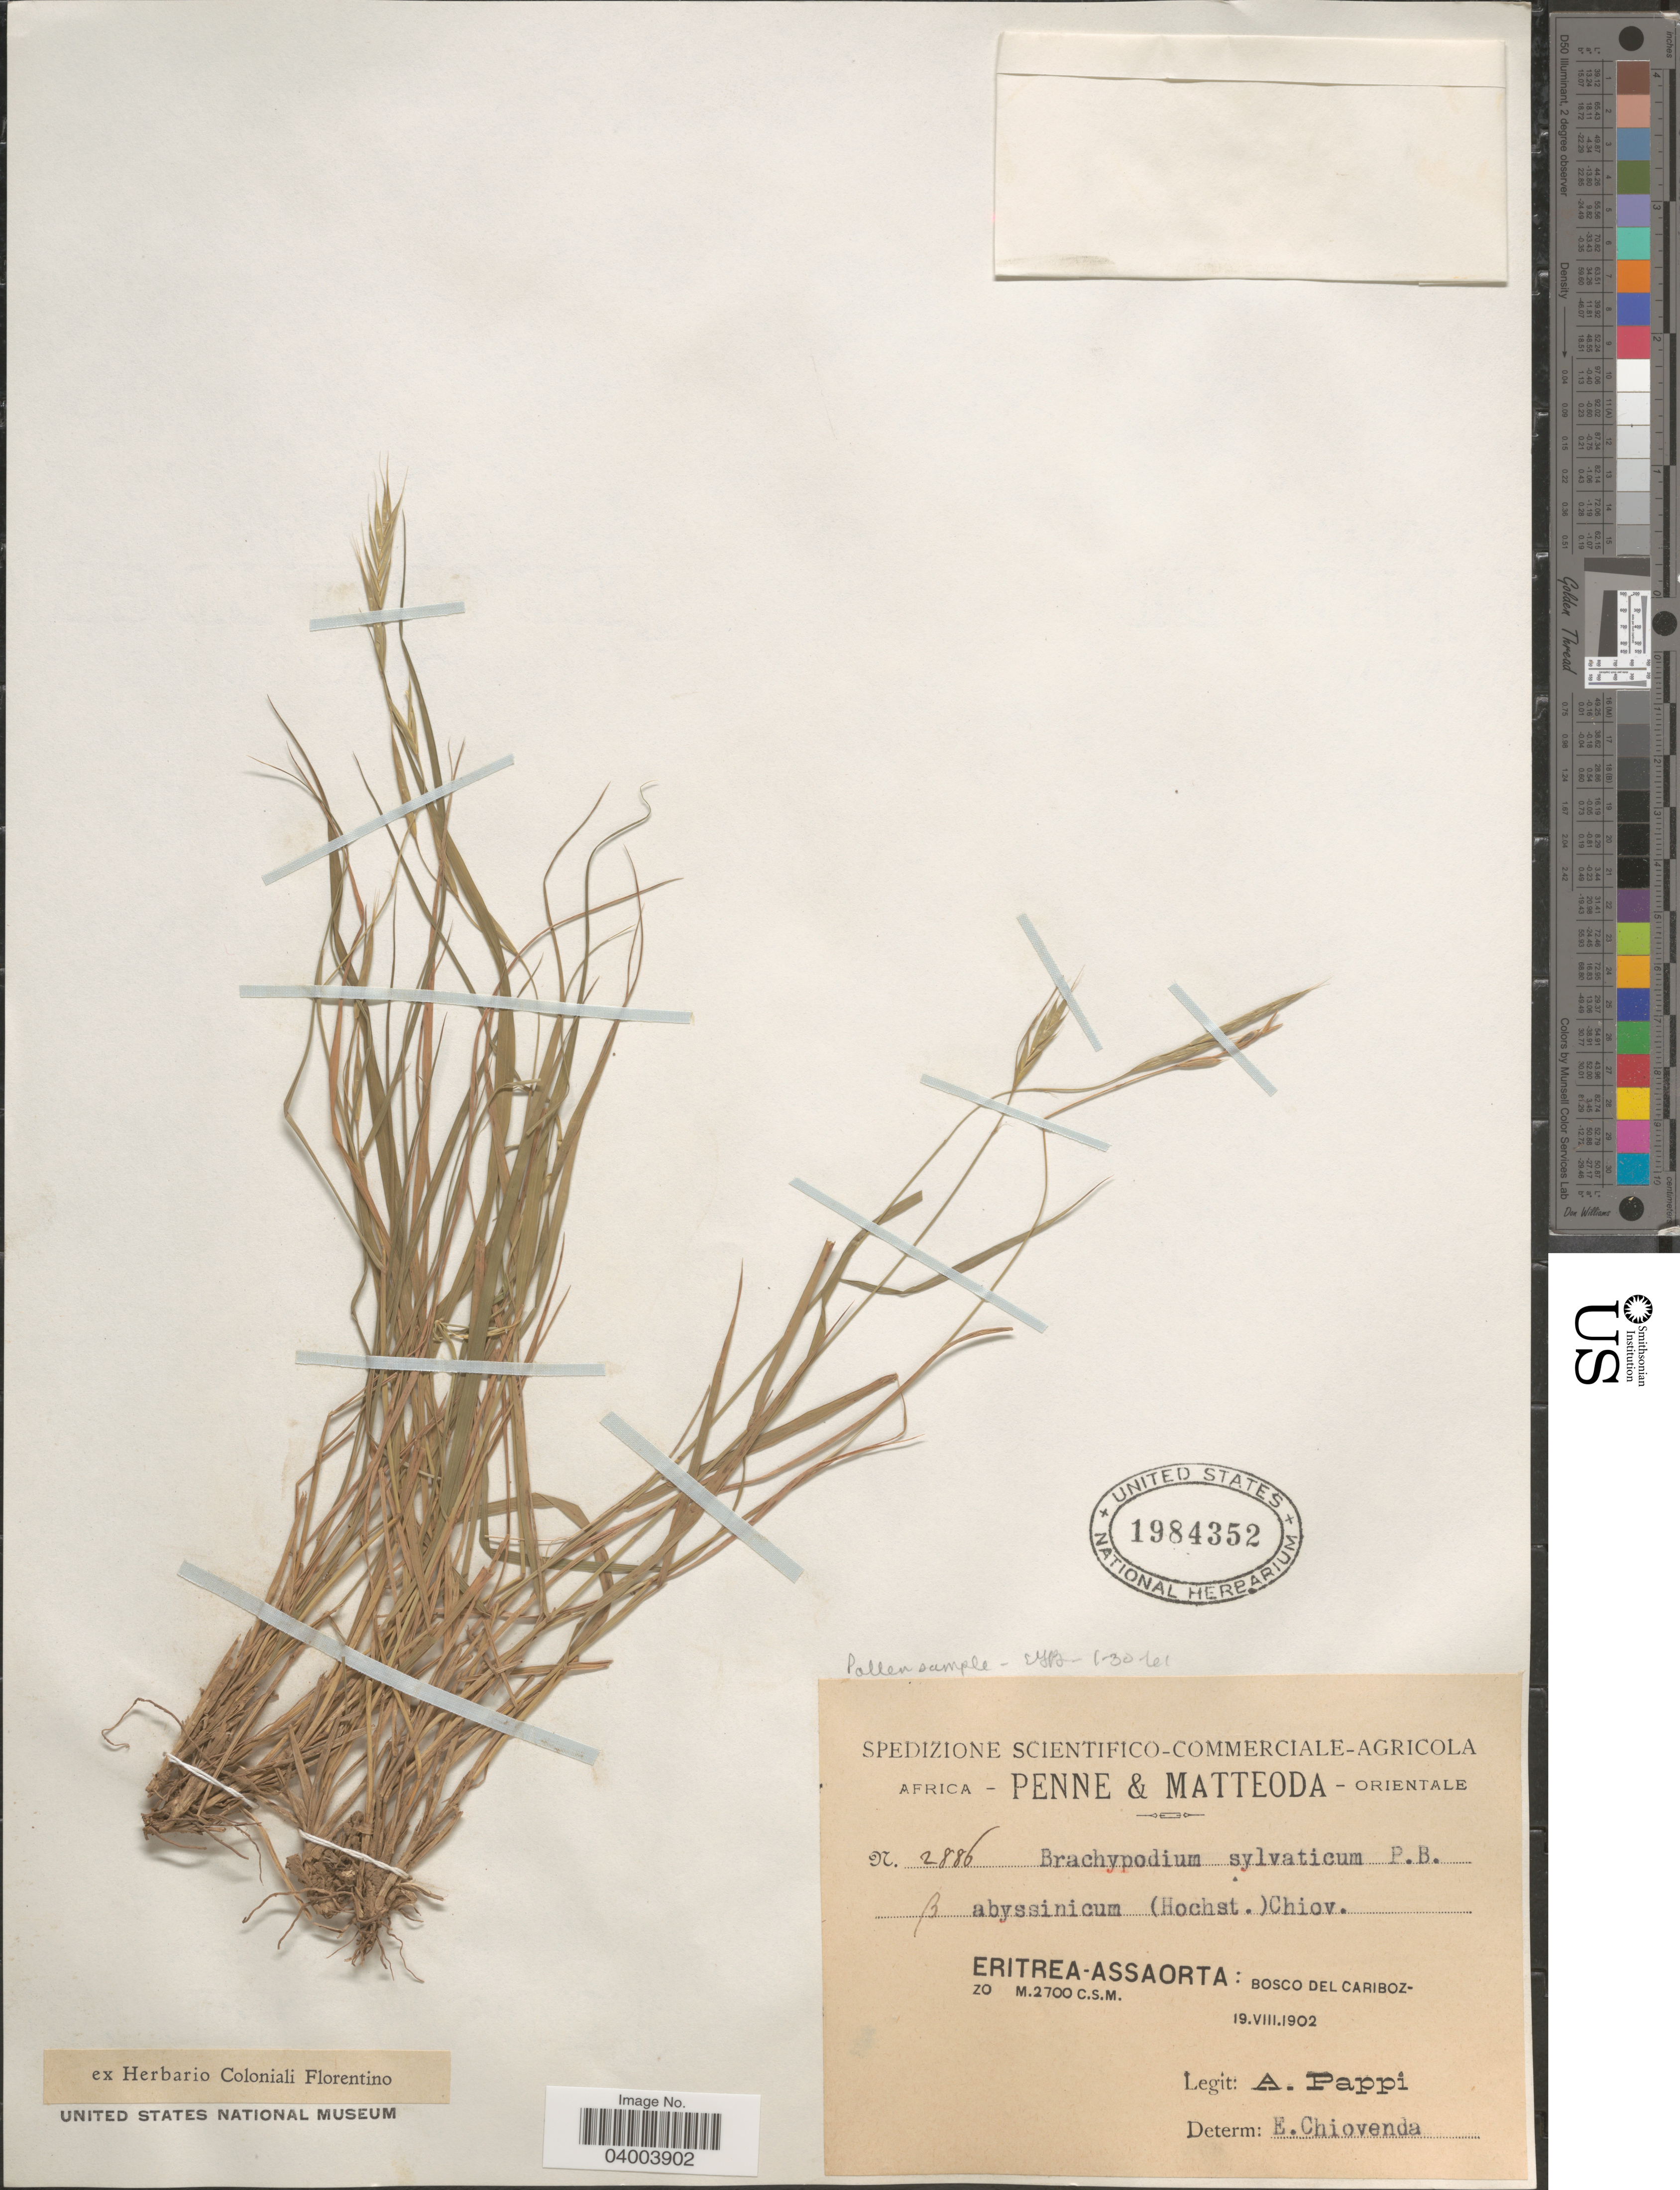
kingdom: Plantae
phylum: Tracheophyta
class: Liliopsida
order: Poales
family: Poaceae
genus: Brachypodium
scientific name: Brachypodium sylvaticum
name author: (Huds.) P. Beauv.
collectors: A. Pappi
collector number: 2886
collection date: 1902-08-19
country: Eritrea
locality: Africa Orientale. Eritrea-Assaorta: Bosco del Caribozo.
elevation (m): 2700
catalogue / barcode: US 1984352